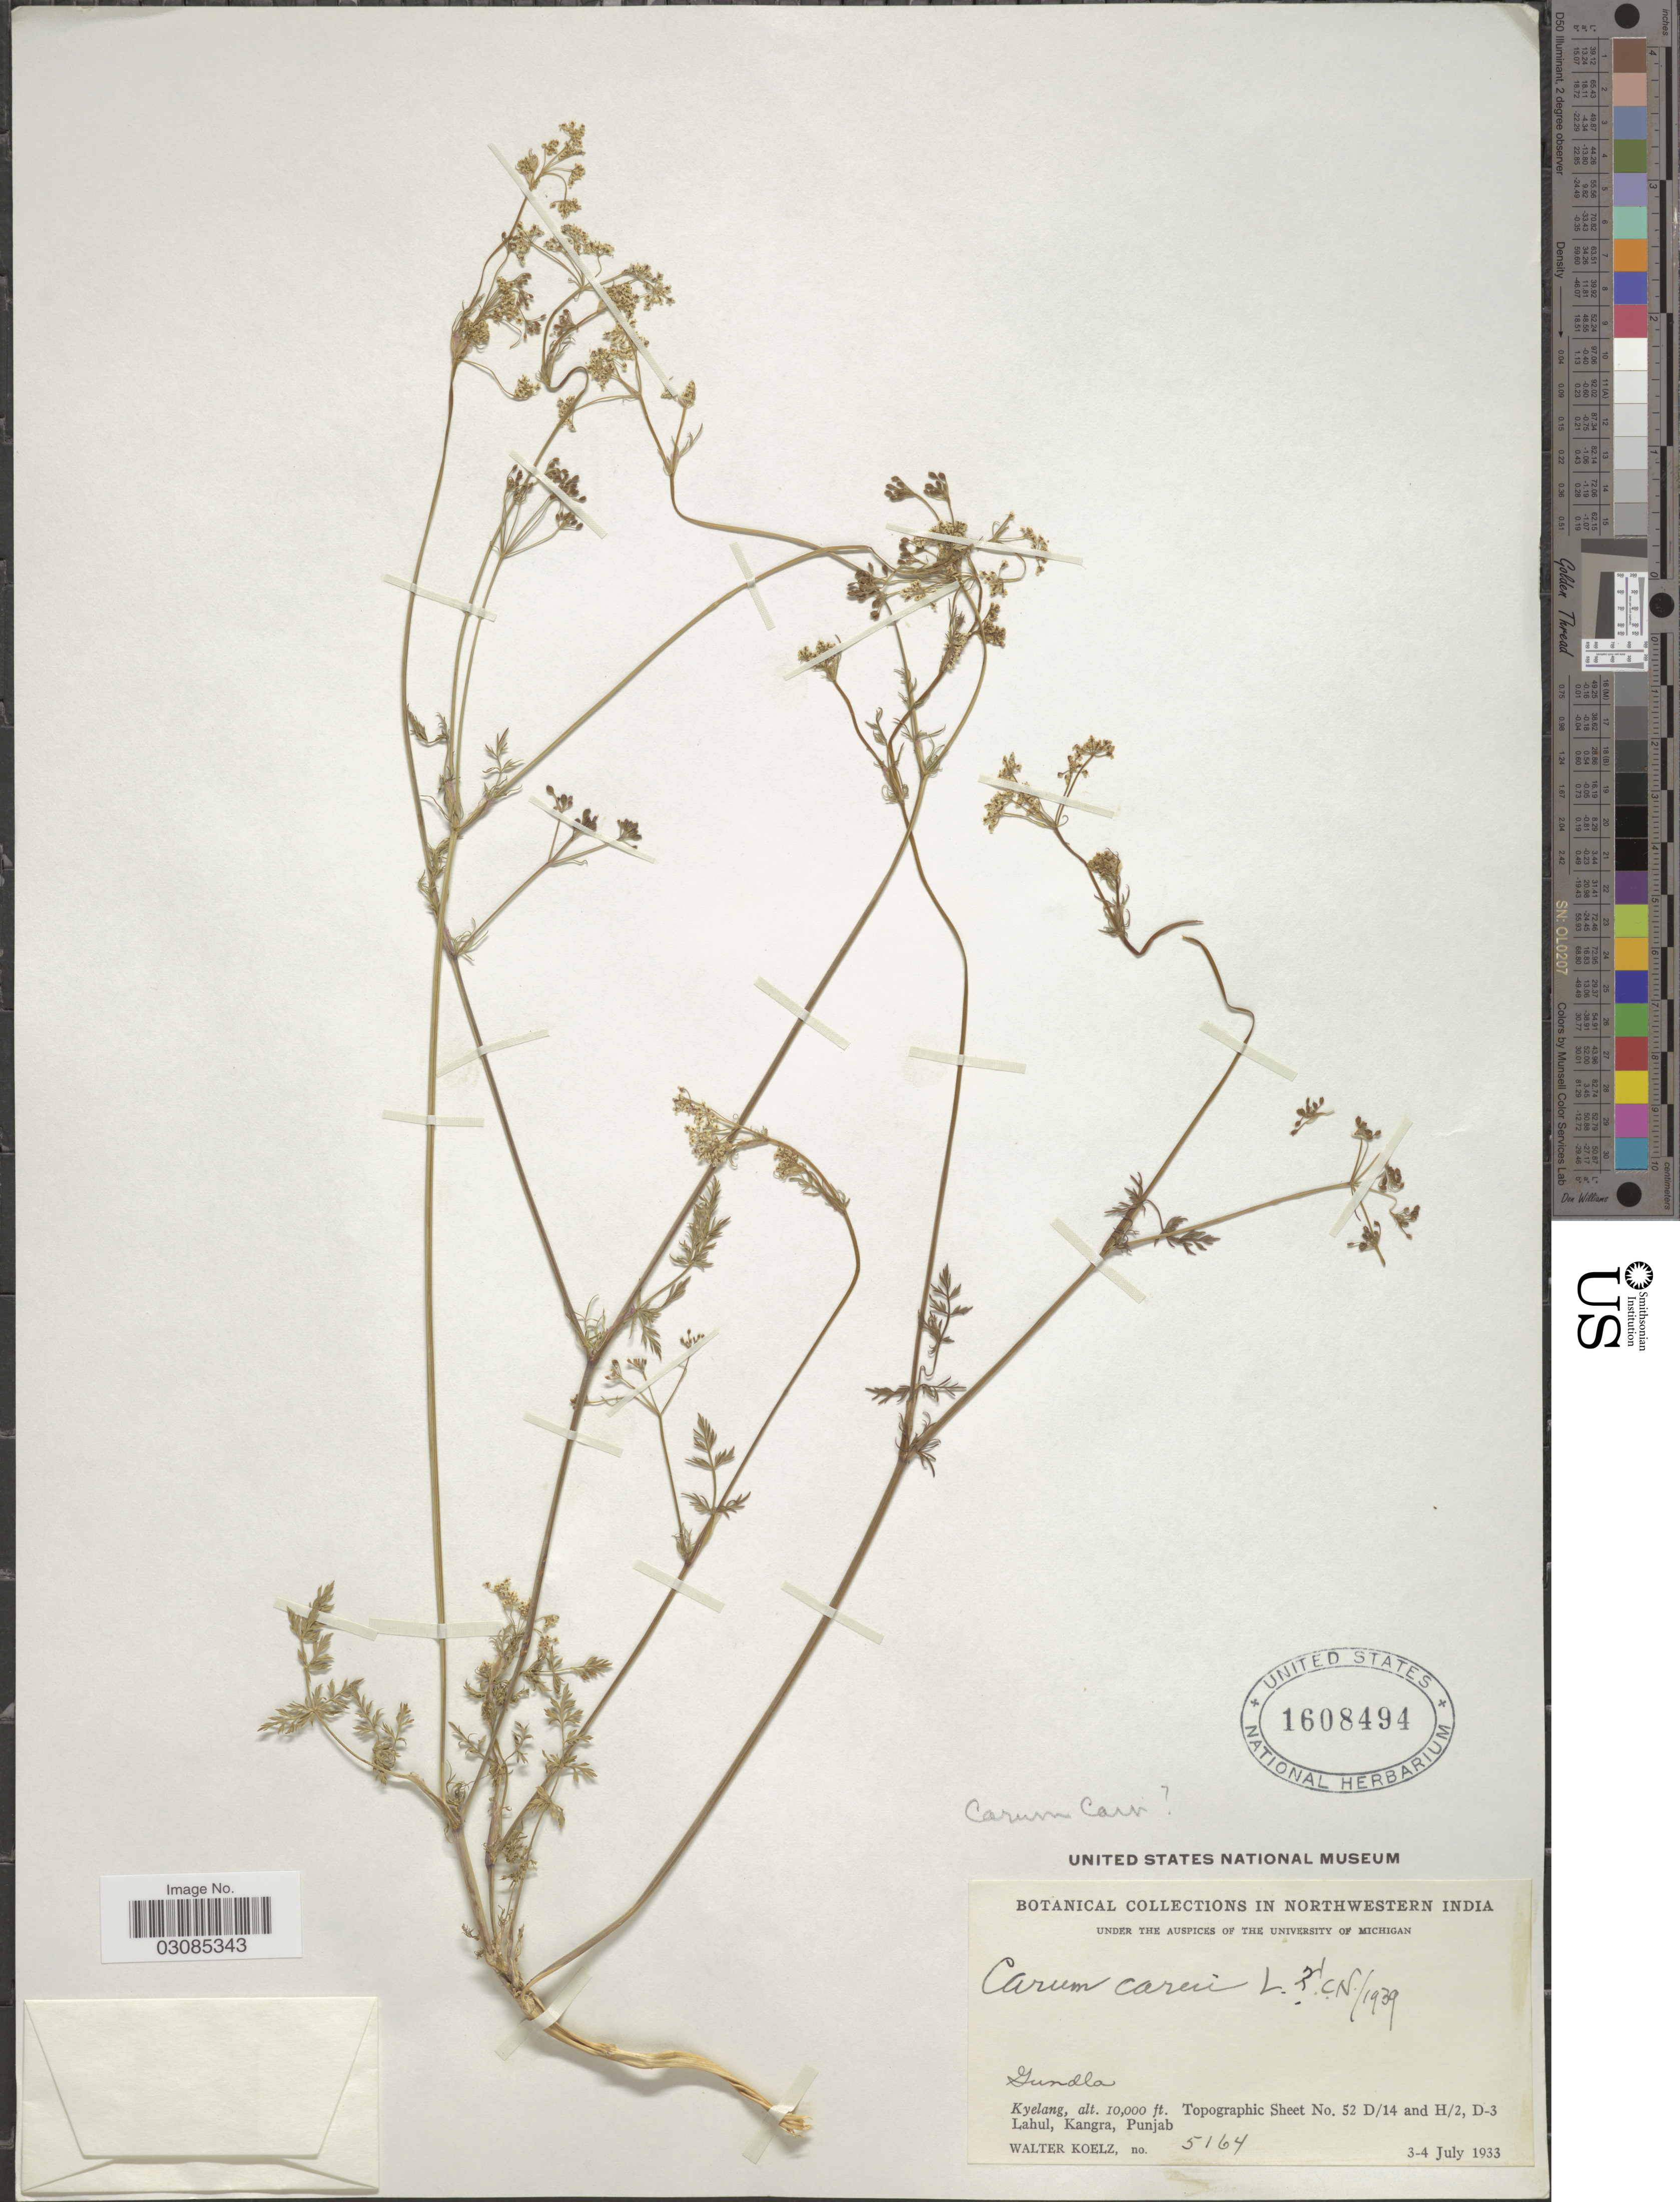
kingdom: Plantae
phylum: Tracheophyta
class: Magnoliopsida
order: Apiales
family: Apiaceae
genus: Carum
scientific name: Carum carvi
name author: L.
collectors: W. N. Koelz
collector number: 5164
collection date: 1933-07-03/1933-07-04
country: India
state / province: Punjab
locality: In Northwestern India. Kyelang. Topographic Sheet No. 52 D/14 and H/2, D-3 Lahul, Kangra. Gundla.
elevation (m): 3048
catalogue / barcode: US 1608494